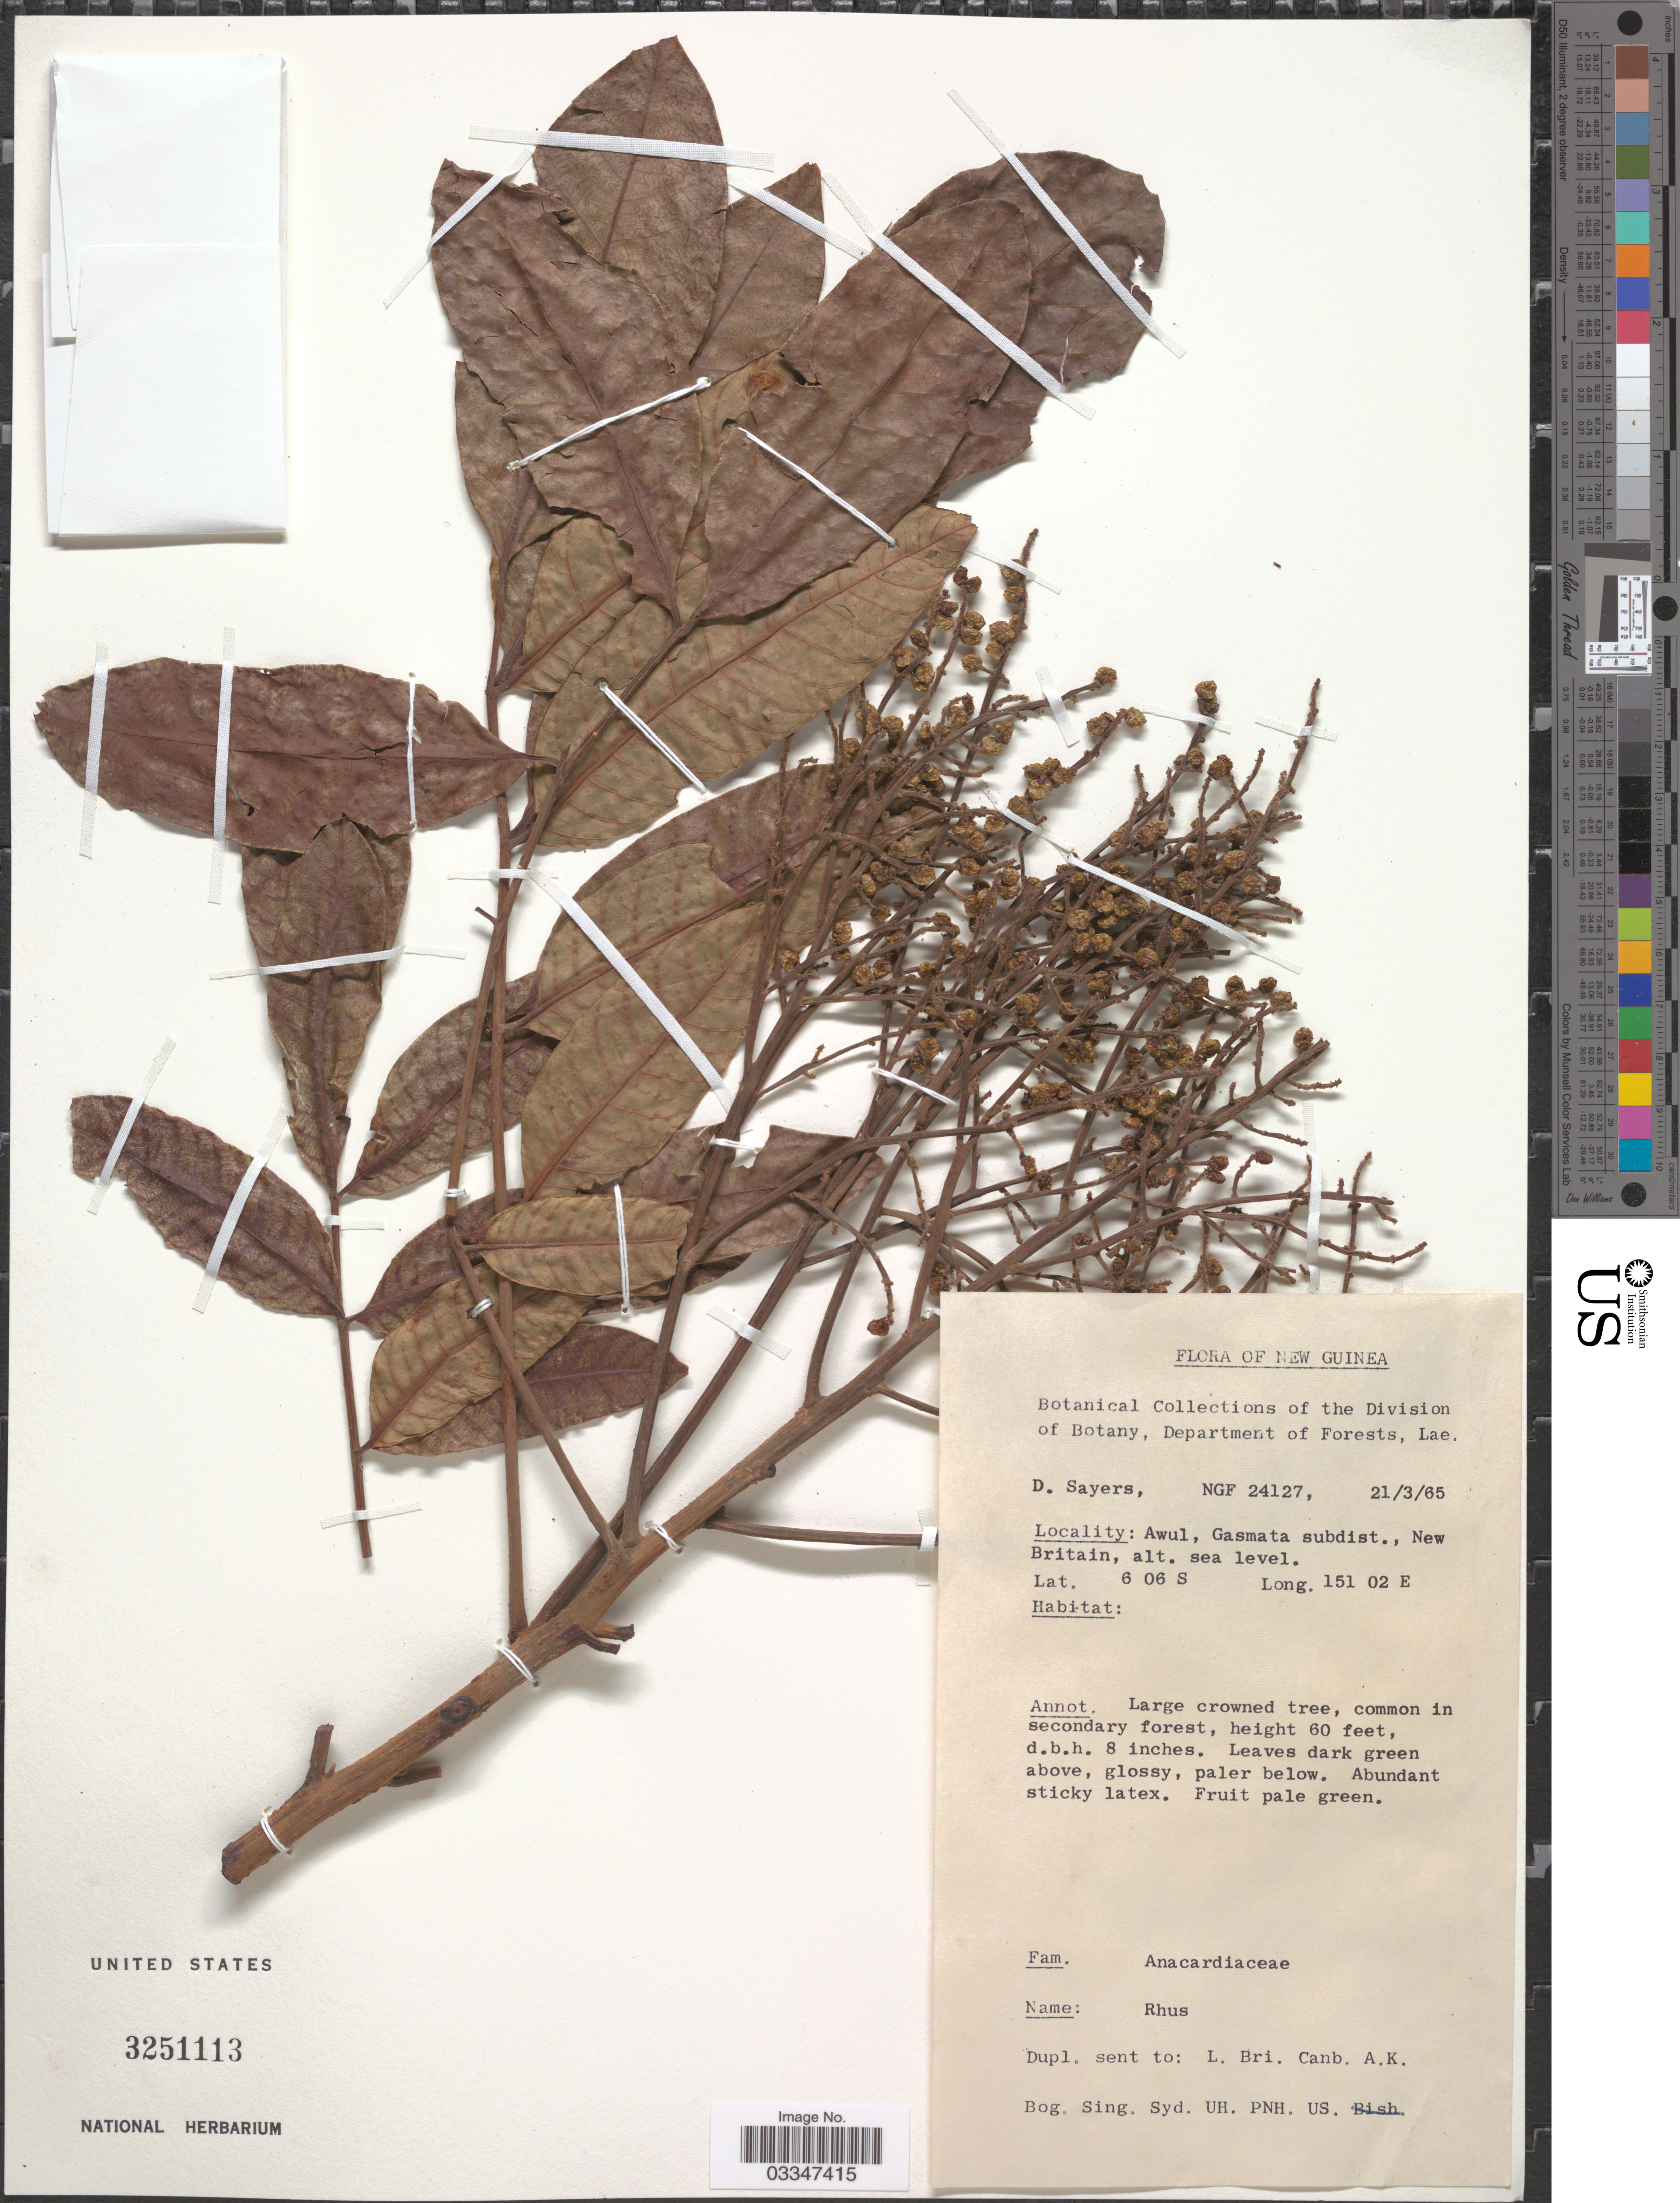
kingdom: Plantae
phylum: Tracheophyta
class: Magnoliopsida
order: Sapindales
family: Anacardiaceae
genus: Rhus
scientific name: Rhus sp.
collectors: D. Sayers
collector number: NGF 24127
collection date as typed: Transcribed d/m/y: 21/3/65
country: Papua New Guinea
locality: New Guinea. Awul, Gasmata subdist., New Britain.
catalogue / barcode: US 3251113